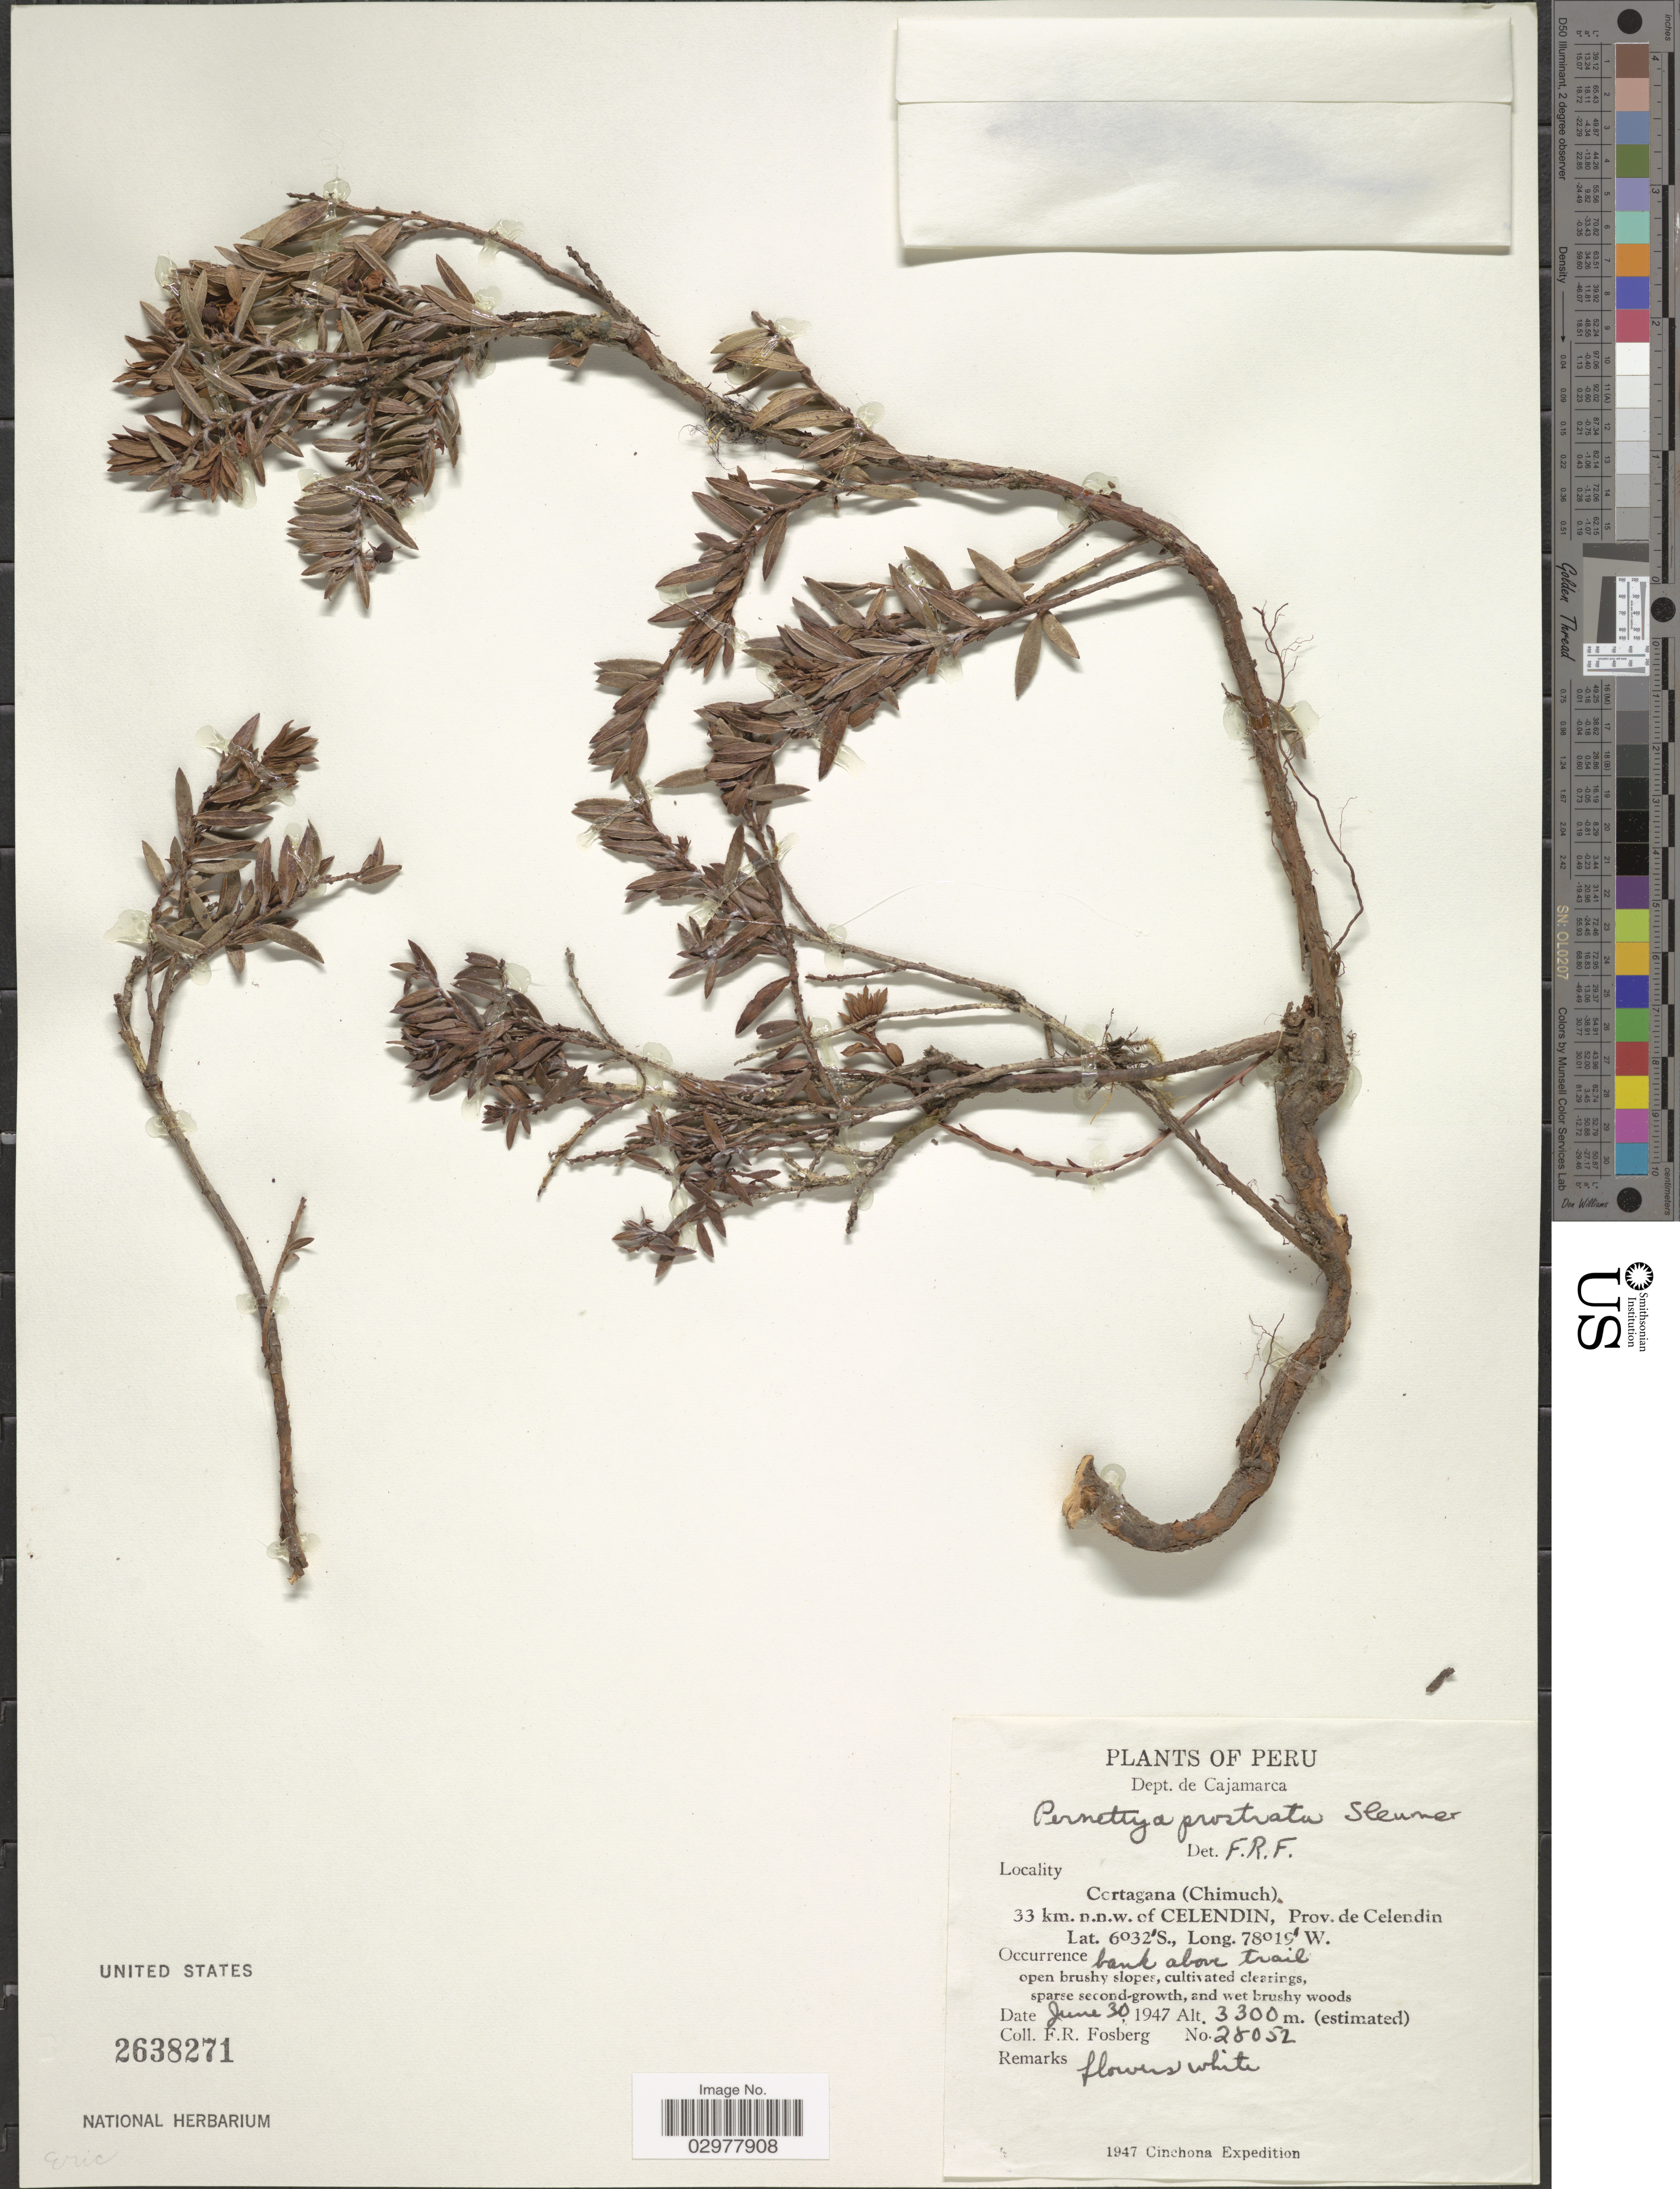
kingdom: Plantae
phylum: Tracheophyta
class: Magnoliopsida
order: Ericales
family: Ericaceae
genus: Pernettya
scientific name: Pernettya prostrata var. euprostrata Sleumer, nom. inval.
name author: Sleumer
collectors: F. R. Fosberg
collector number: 28052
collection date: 1947-06-30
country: Peru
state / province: Cajamarca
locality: Dept. de Cajamarca. Cortagana (Chimuch). 33 km. n.n.w. of Celendin, Prov. de Celendin.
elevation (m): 3300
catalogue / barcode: US 2638271